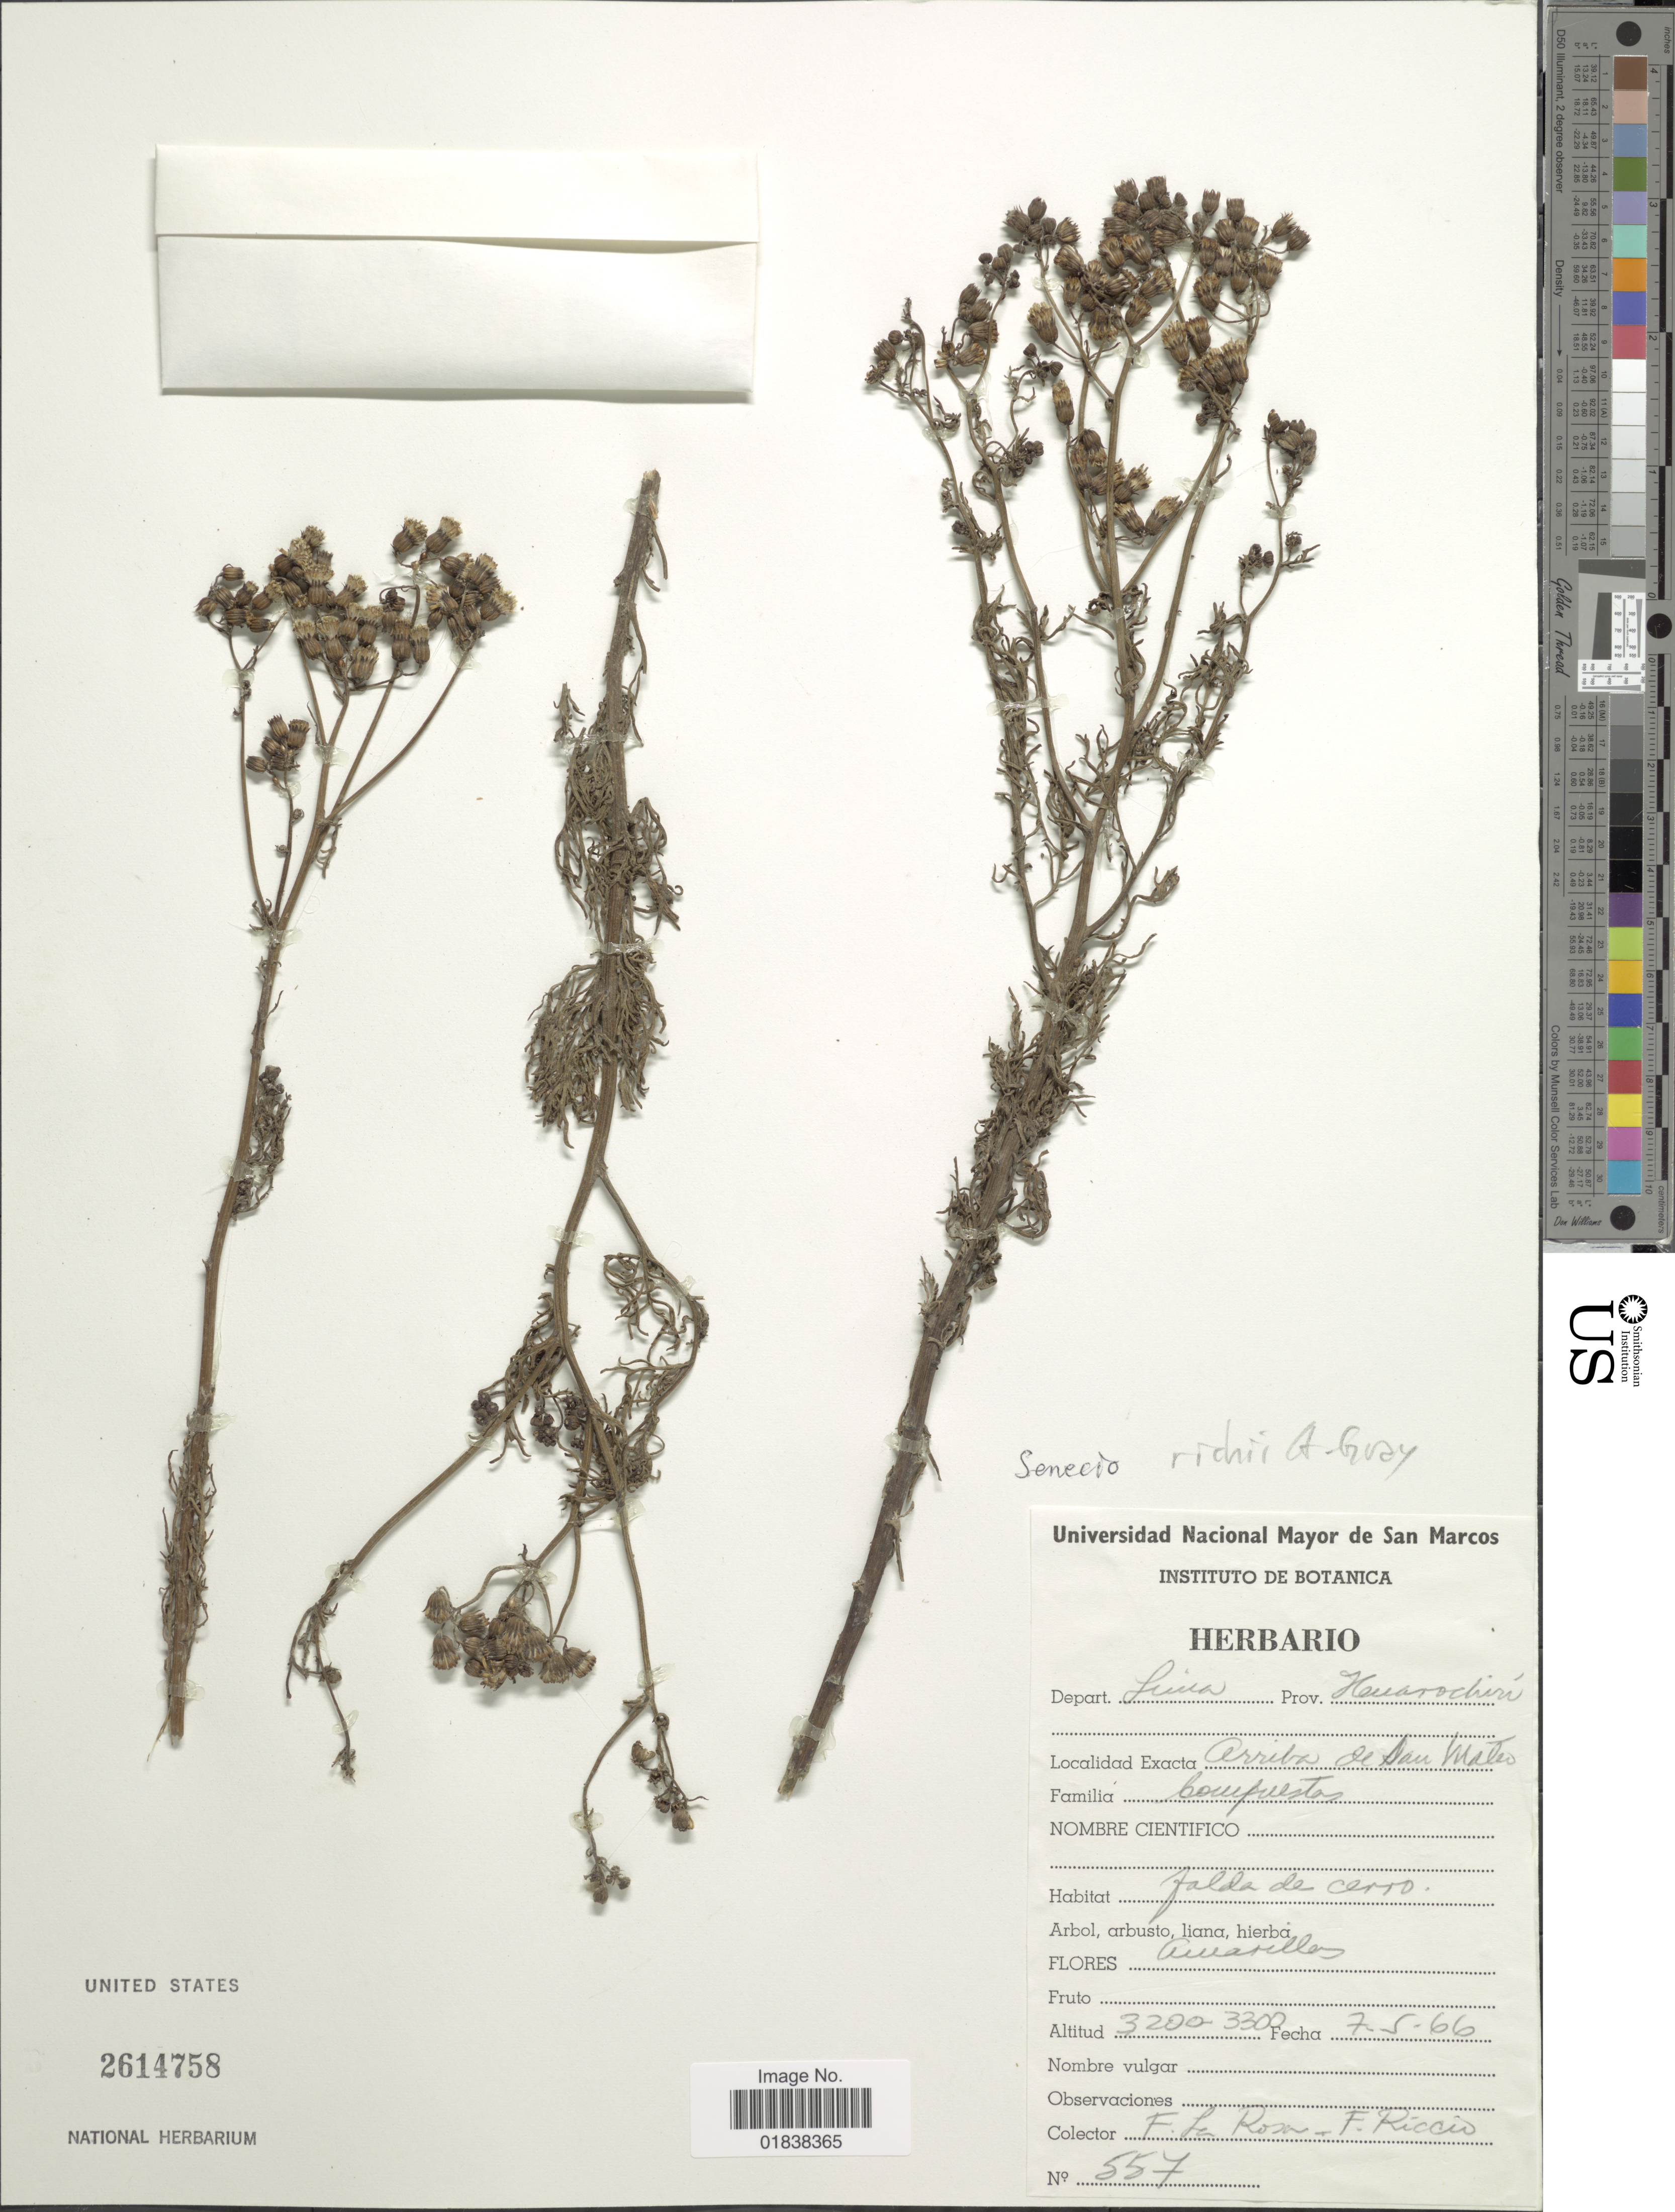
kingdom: Plantae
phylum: Tracheophyta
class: Magnoliopsida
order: Asterales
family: Asteraceae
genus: Senecio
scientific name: Senecio richii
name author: A. Gray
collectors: F. La Rosa & F. Riccio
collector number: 557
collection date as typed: Transcribed d/m/y: 7/5/66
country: Peru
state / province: Lima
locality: Prov. Huarochiri, arriba de San Mateo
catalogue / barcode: US 2614758